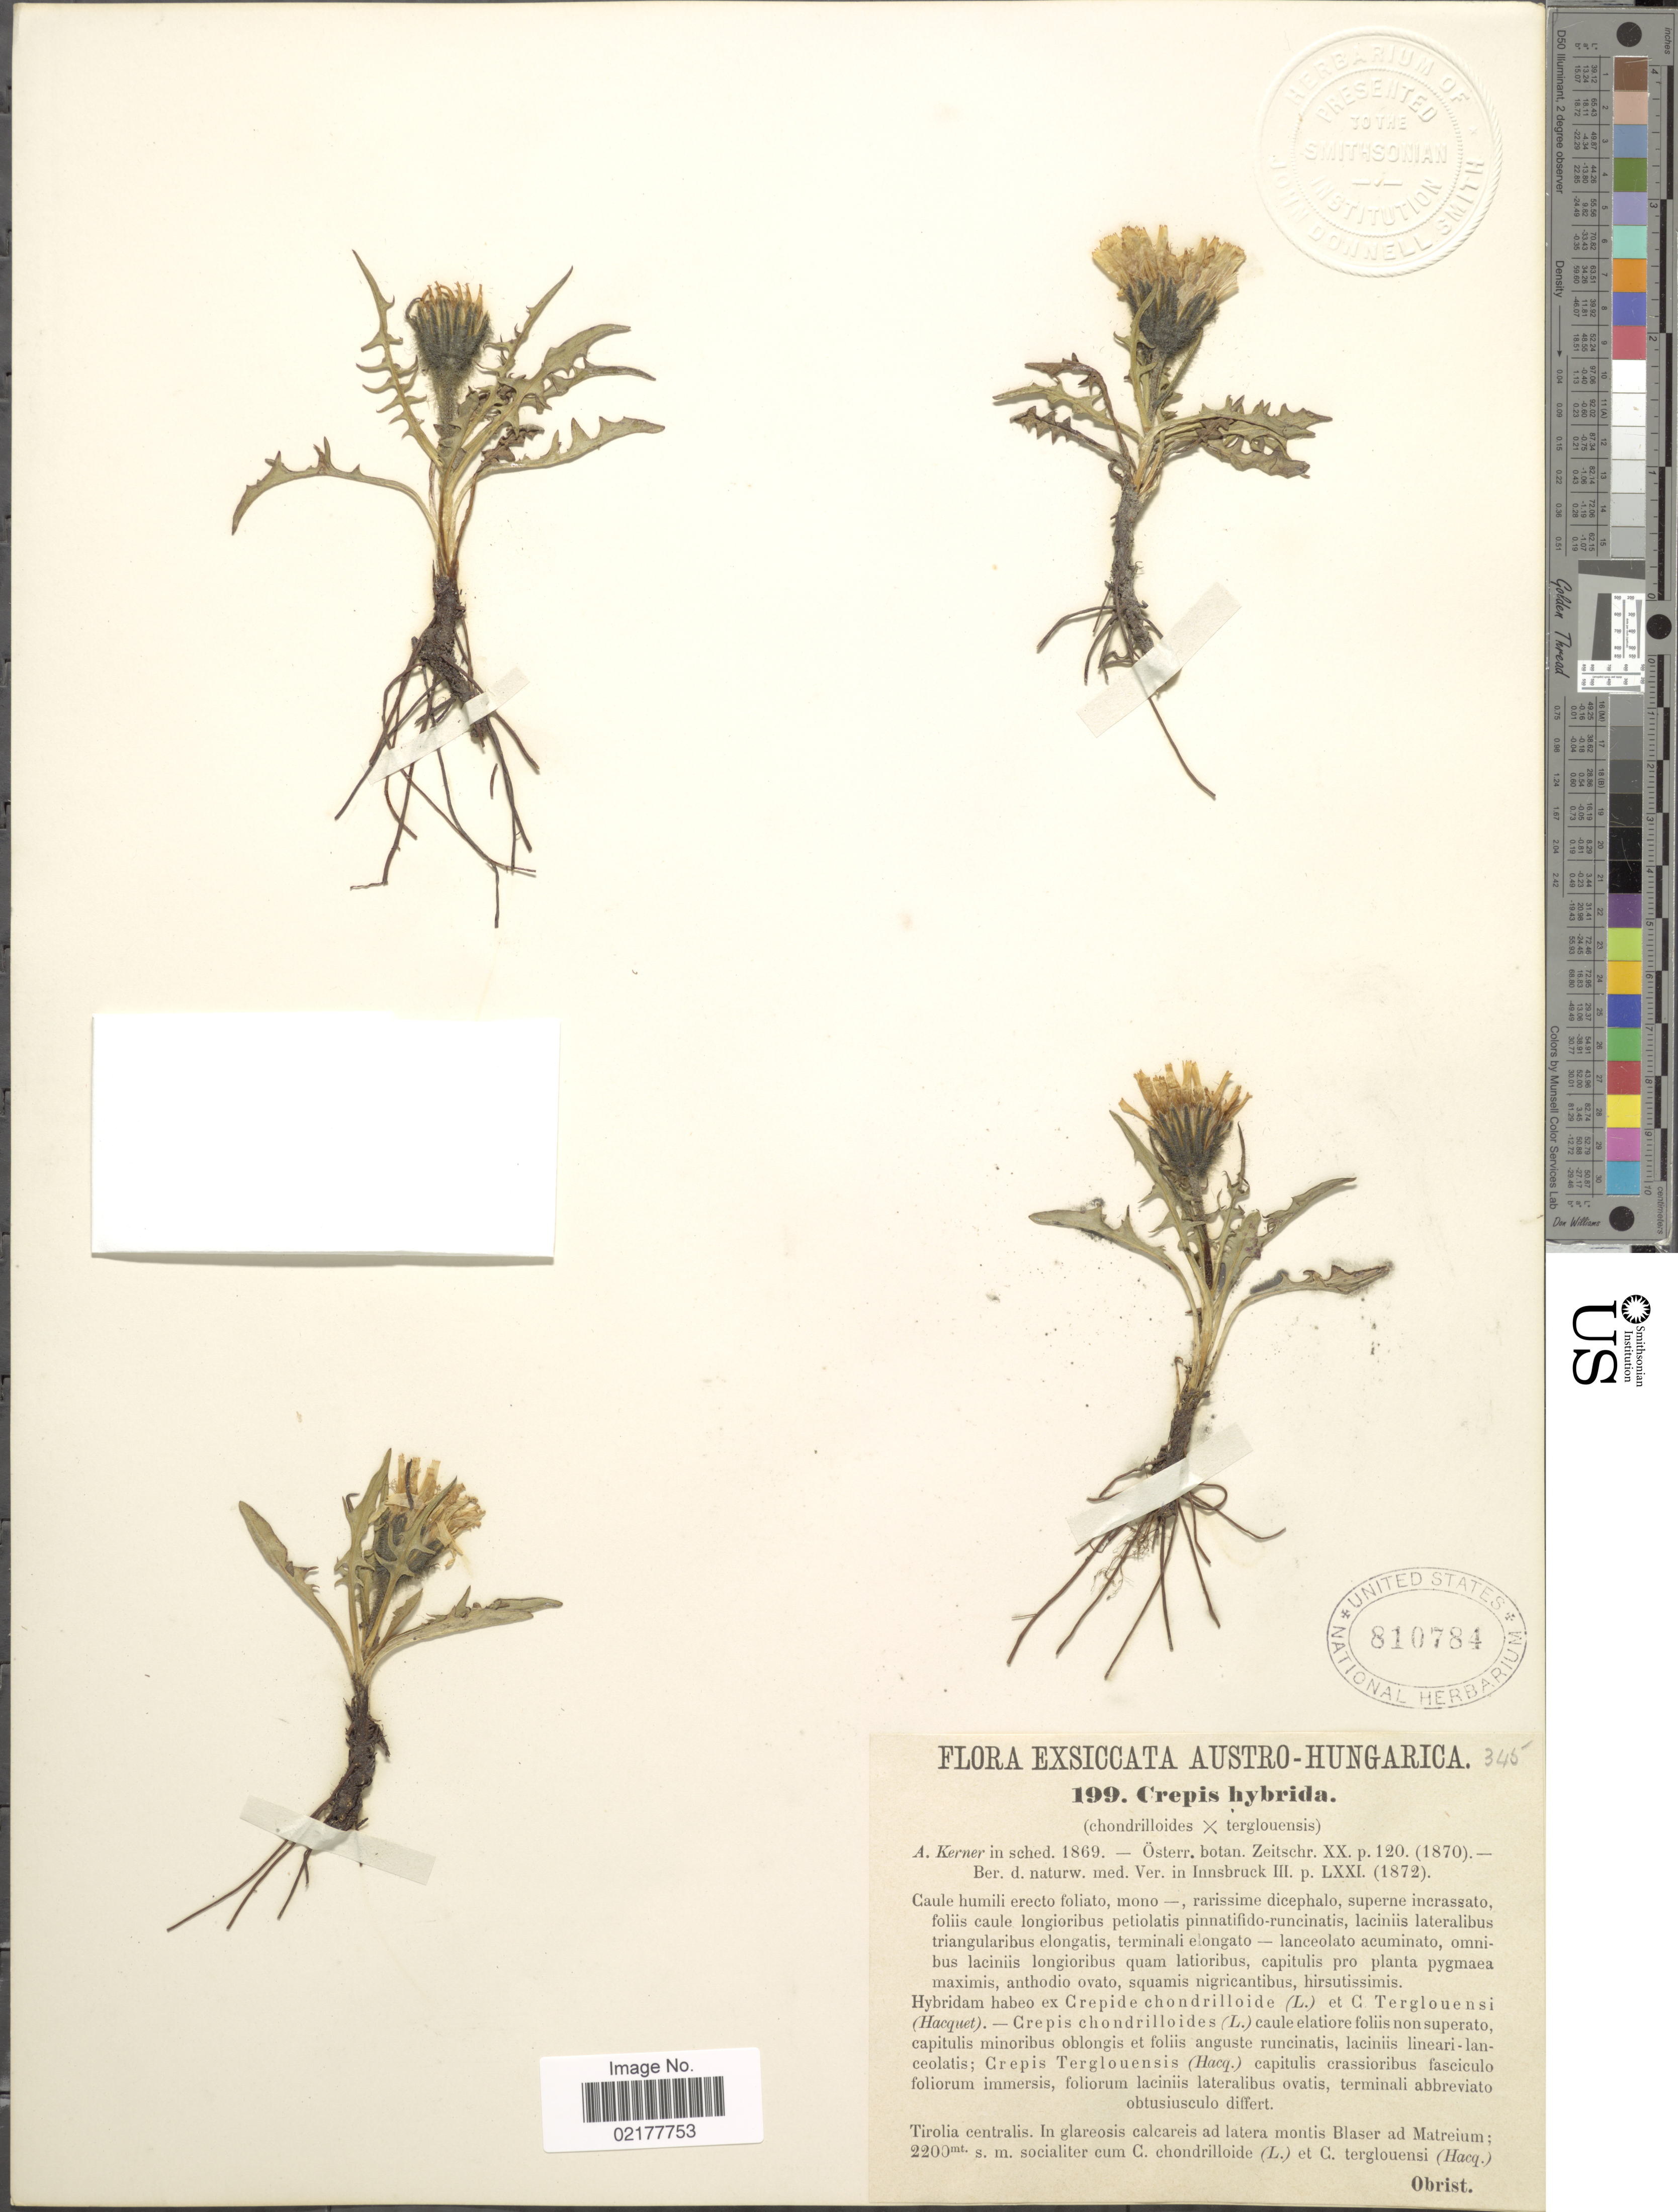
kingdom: Plantae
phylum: Tracheophyta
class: Magnoliopsida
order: Asterales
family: Asteraceae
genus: Crepis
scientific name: Crepis x hybrida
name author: A. Kern.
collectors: -. Obrist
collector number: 199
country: Austria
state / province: Tirol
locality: Austro-Hungarica. Tirolia centralis. montis Blaser ad Matreium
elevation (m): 2200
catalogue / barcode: US 810784